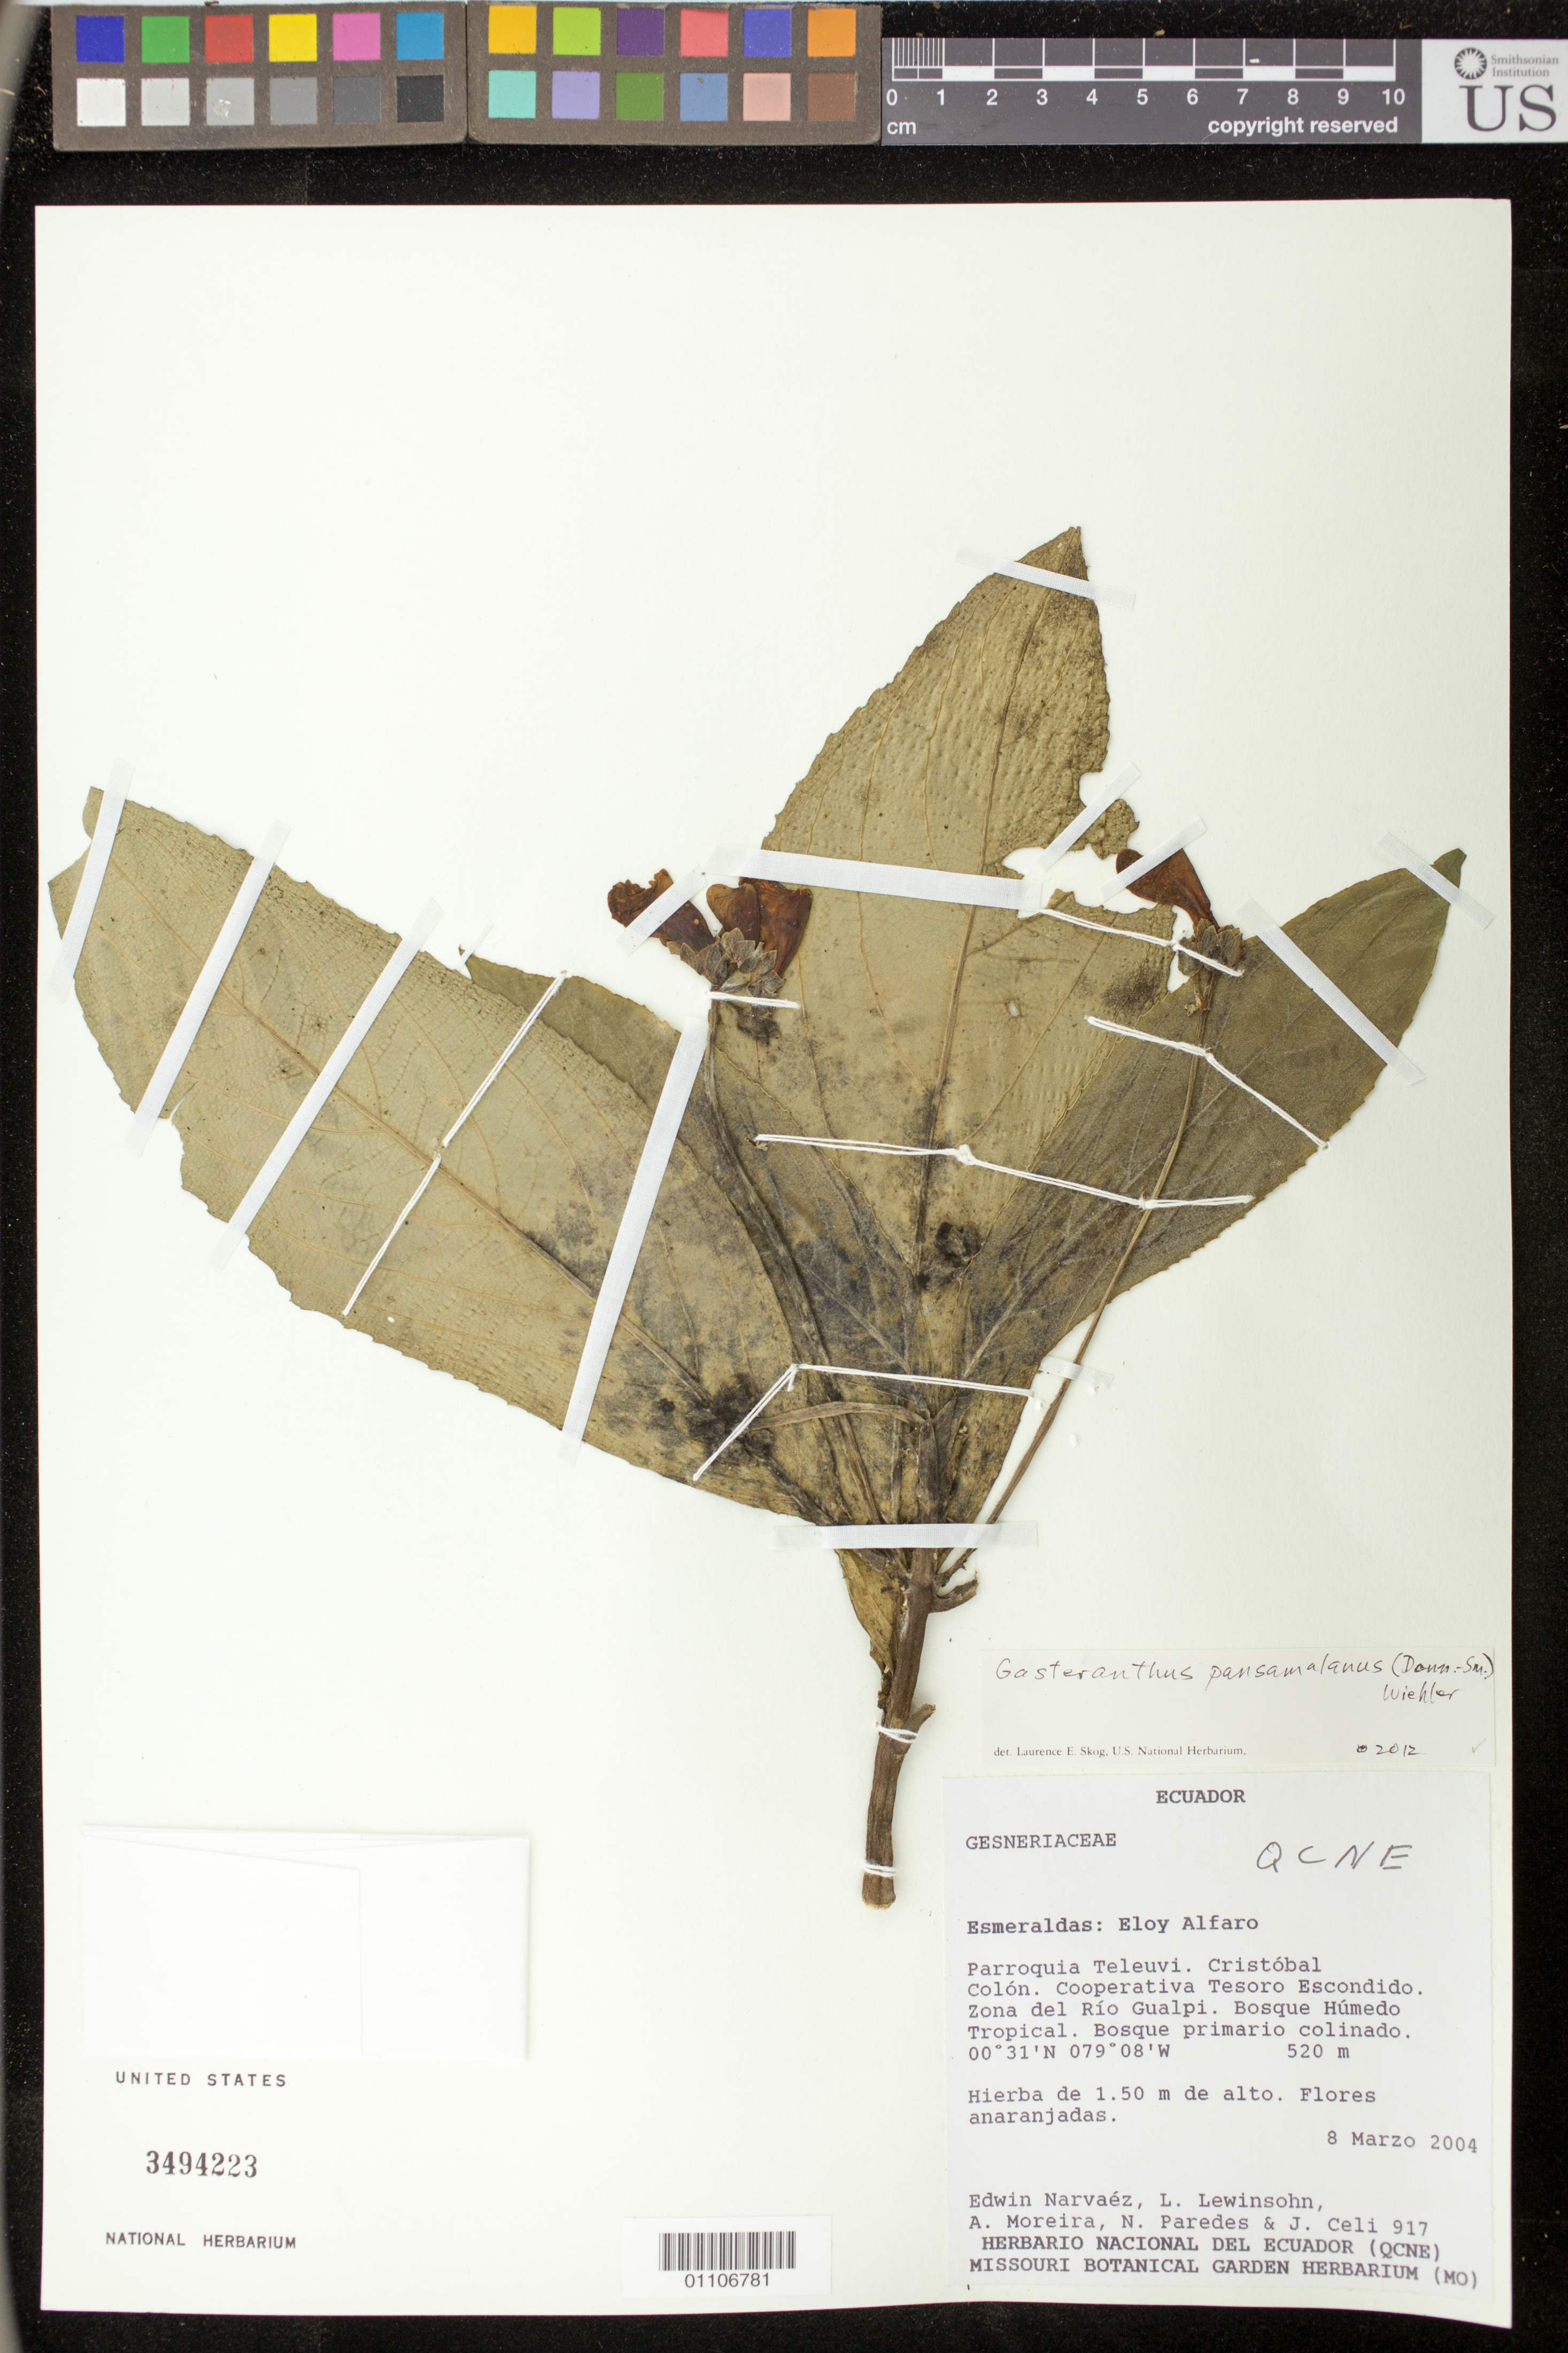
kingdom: Plantae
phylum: Tracheophyta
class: Magnoliopsida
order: Lamiales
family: Gesneriaceae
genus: Gasteranthus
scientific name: Gasteranthus pansamalanus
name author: (Donn. Sm.) Wiehler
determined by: Skog, Laurence E.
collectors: E. Narváez, L. Lewinsohn, A. Moreira, N. Paredes & J. Celi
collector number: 917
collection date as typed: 08 Mar 2004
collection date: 2004-03-08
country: Ecuador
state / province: Esmeraldas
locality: Eloy Alfaro: Parroquia Teleuvi. Cristobal Colon. Cooperativa Tesoro Escondido. Zona del Rio Gualpi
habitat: Bosque primario colinado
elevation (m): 520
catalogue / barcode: US 3494223